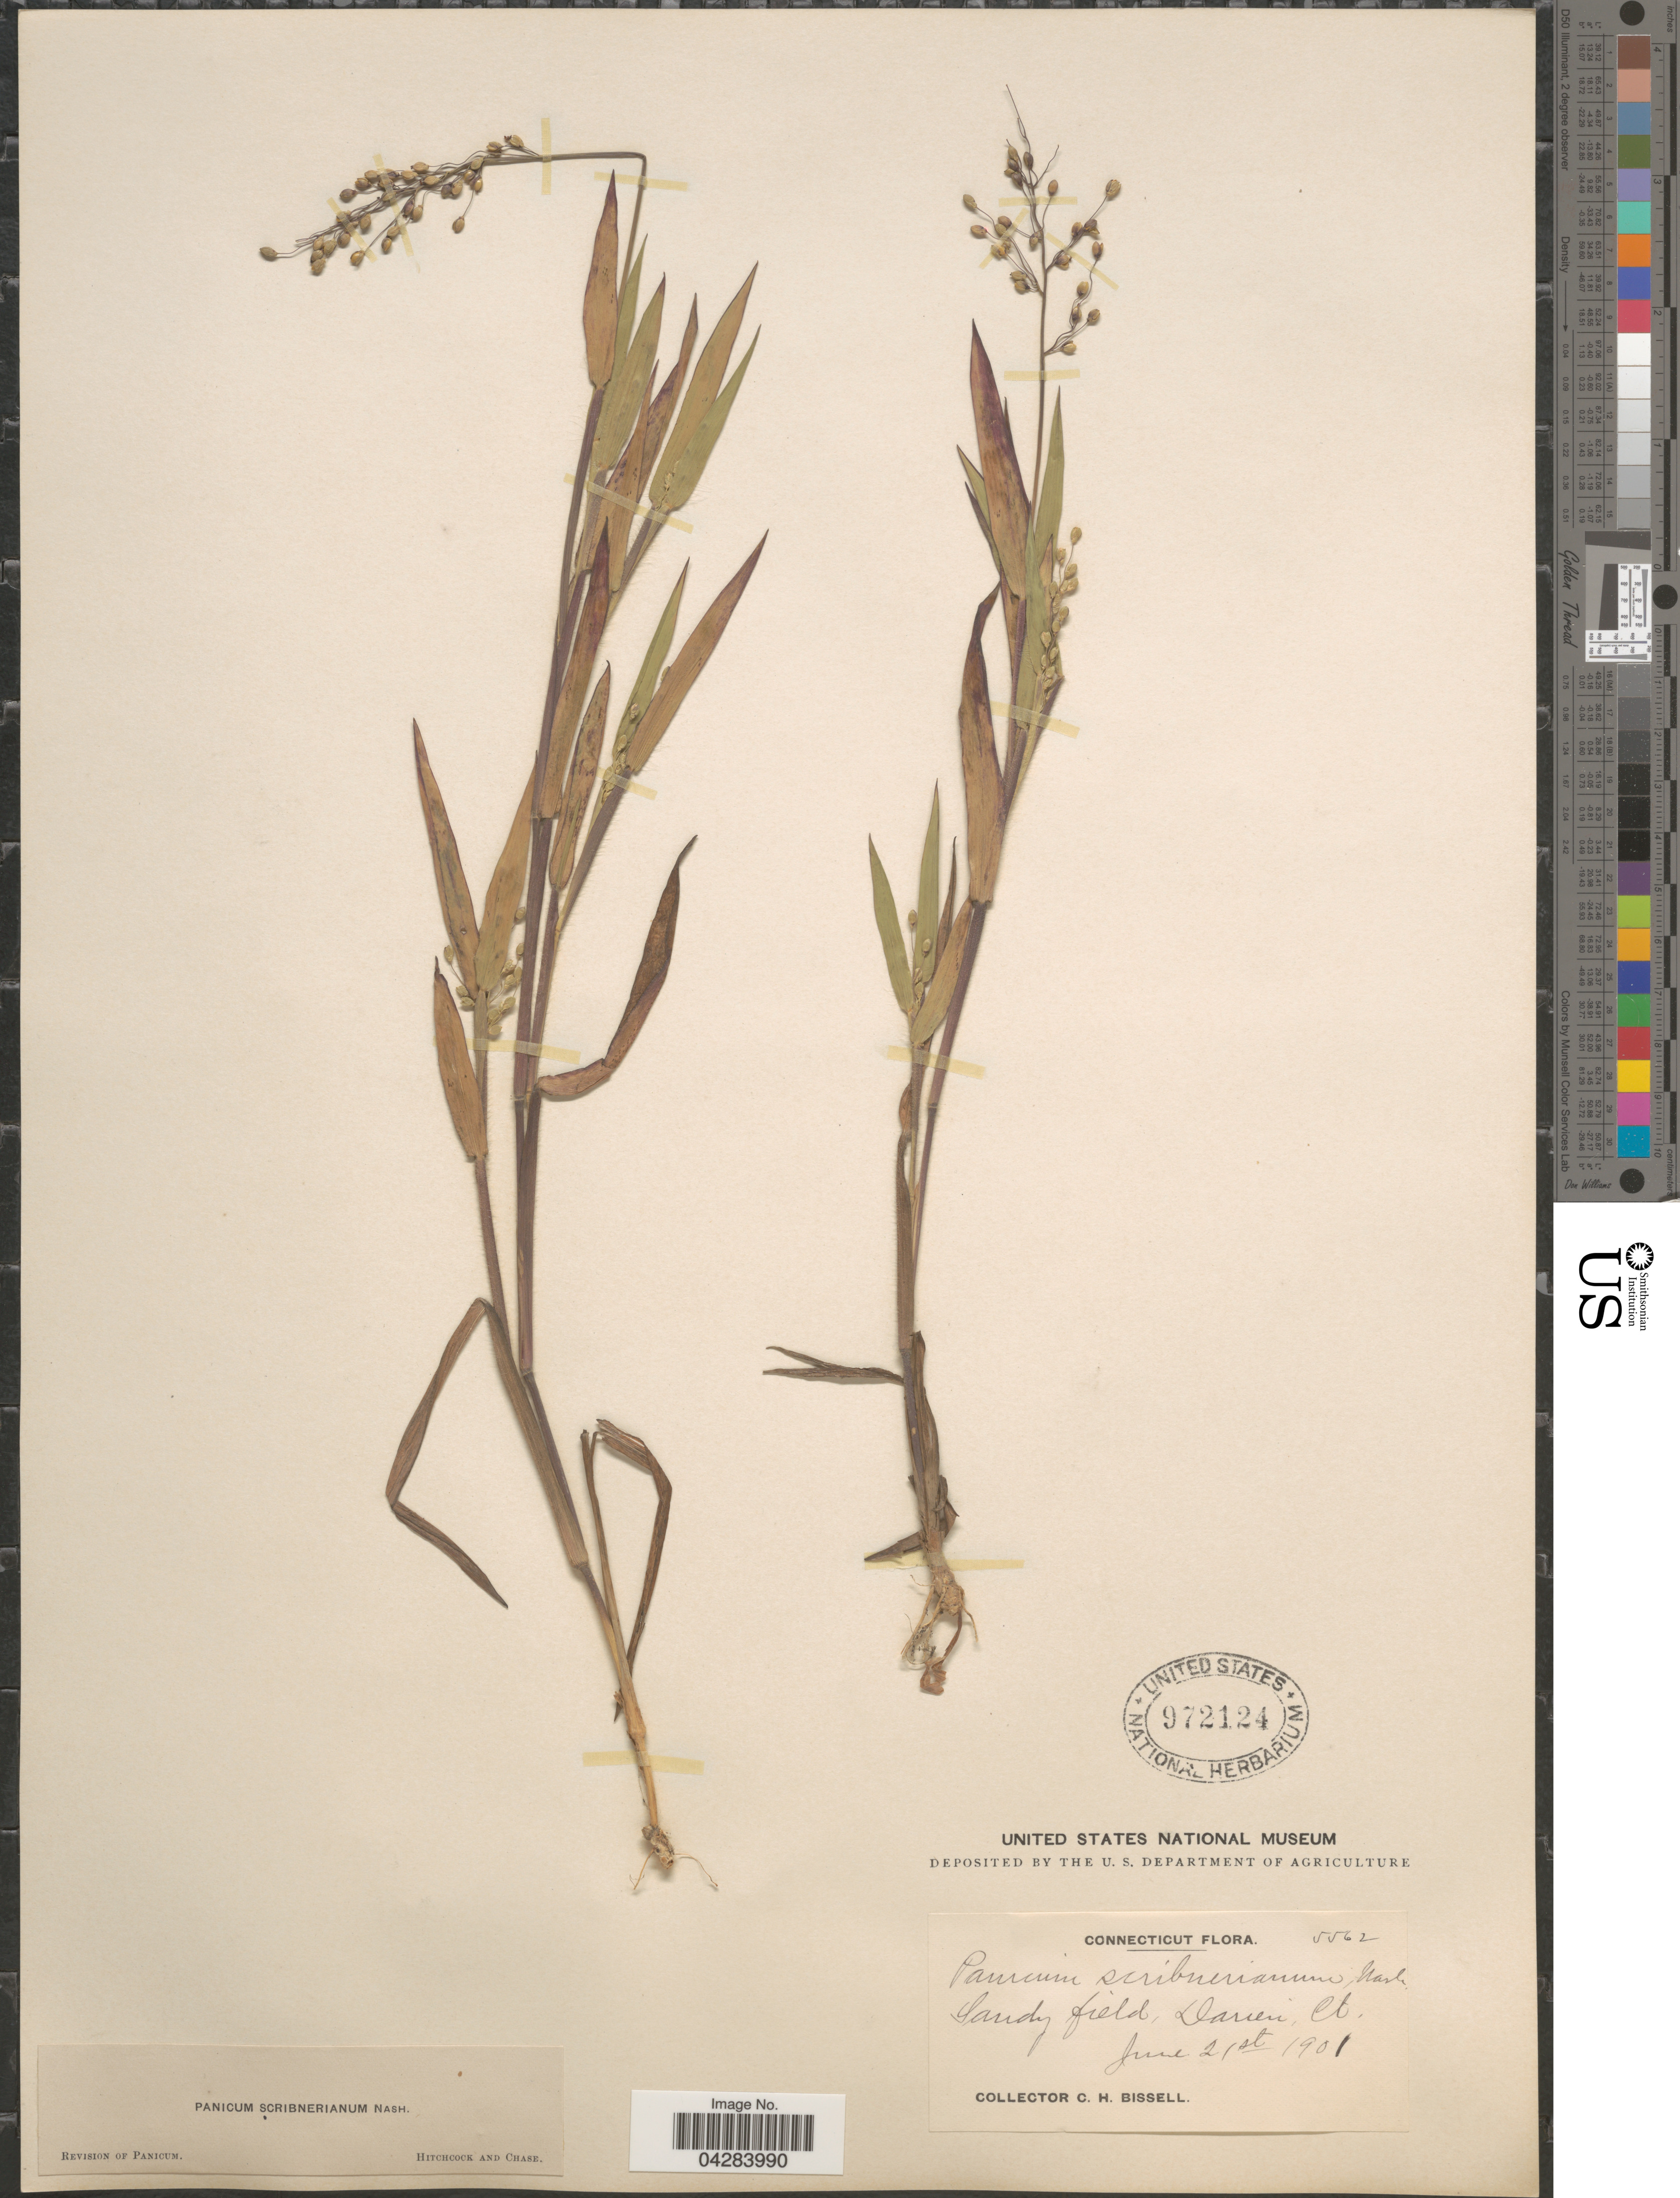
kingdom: Plantae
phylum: Tracheophyta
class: Liliopsida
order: Poales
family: Poaceae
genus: Dichanthelium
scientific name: Dichanthelium oligosanthes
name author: (Schult.) Gould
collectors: C. Bissell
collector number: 5562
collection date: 1901-06-21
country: United States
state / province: Connecticut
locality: Sandy field, Darien.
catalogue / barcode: US 972124